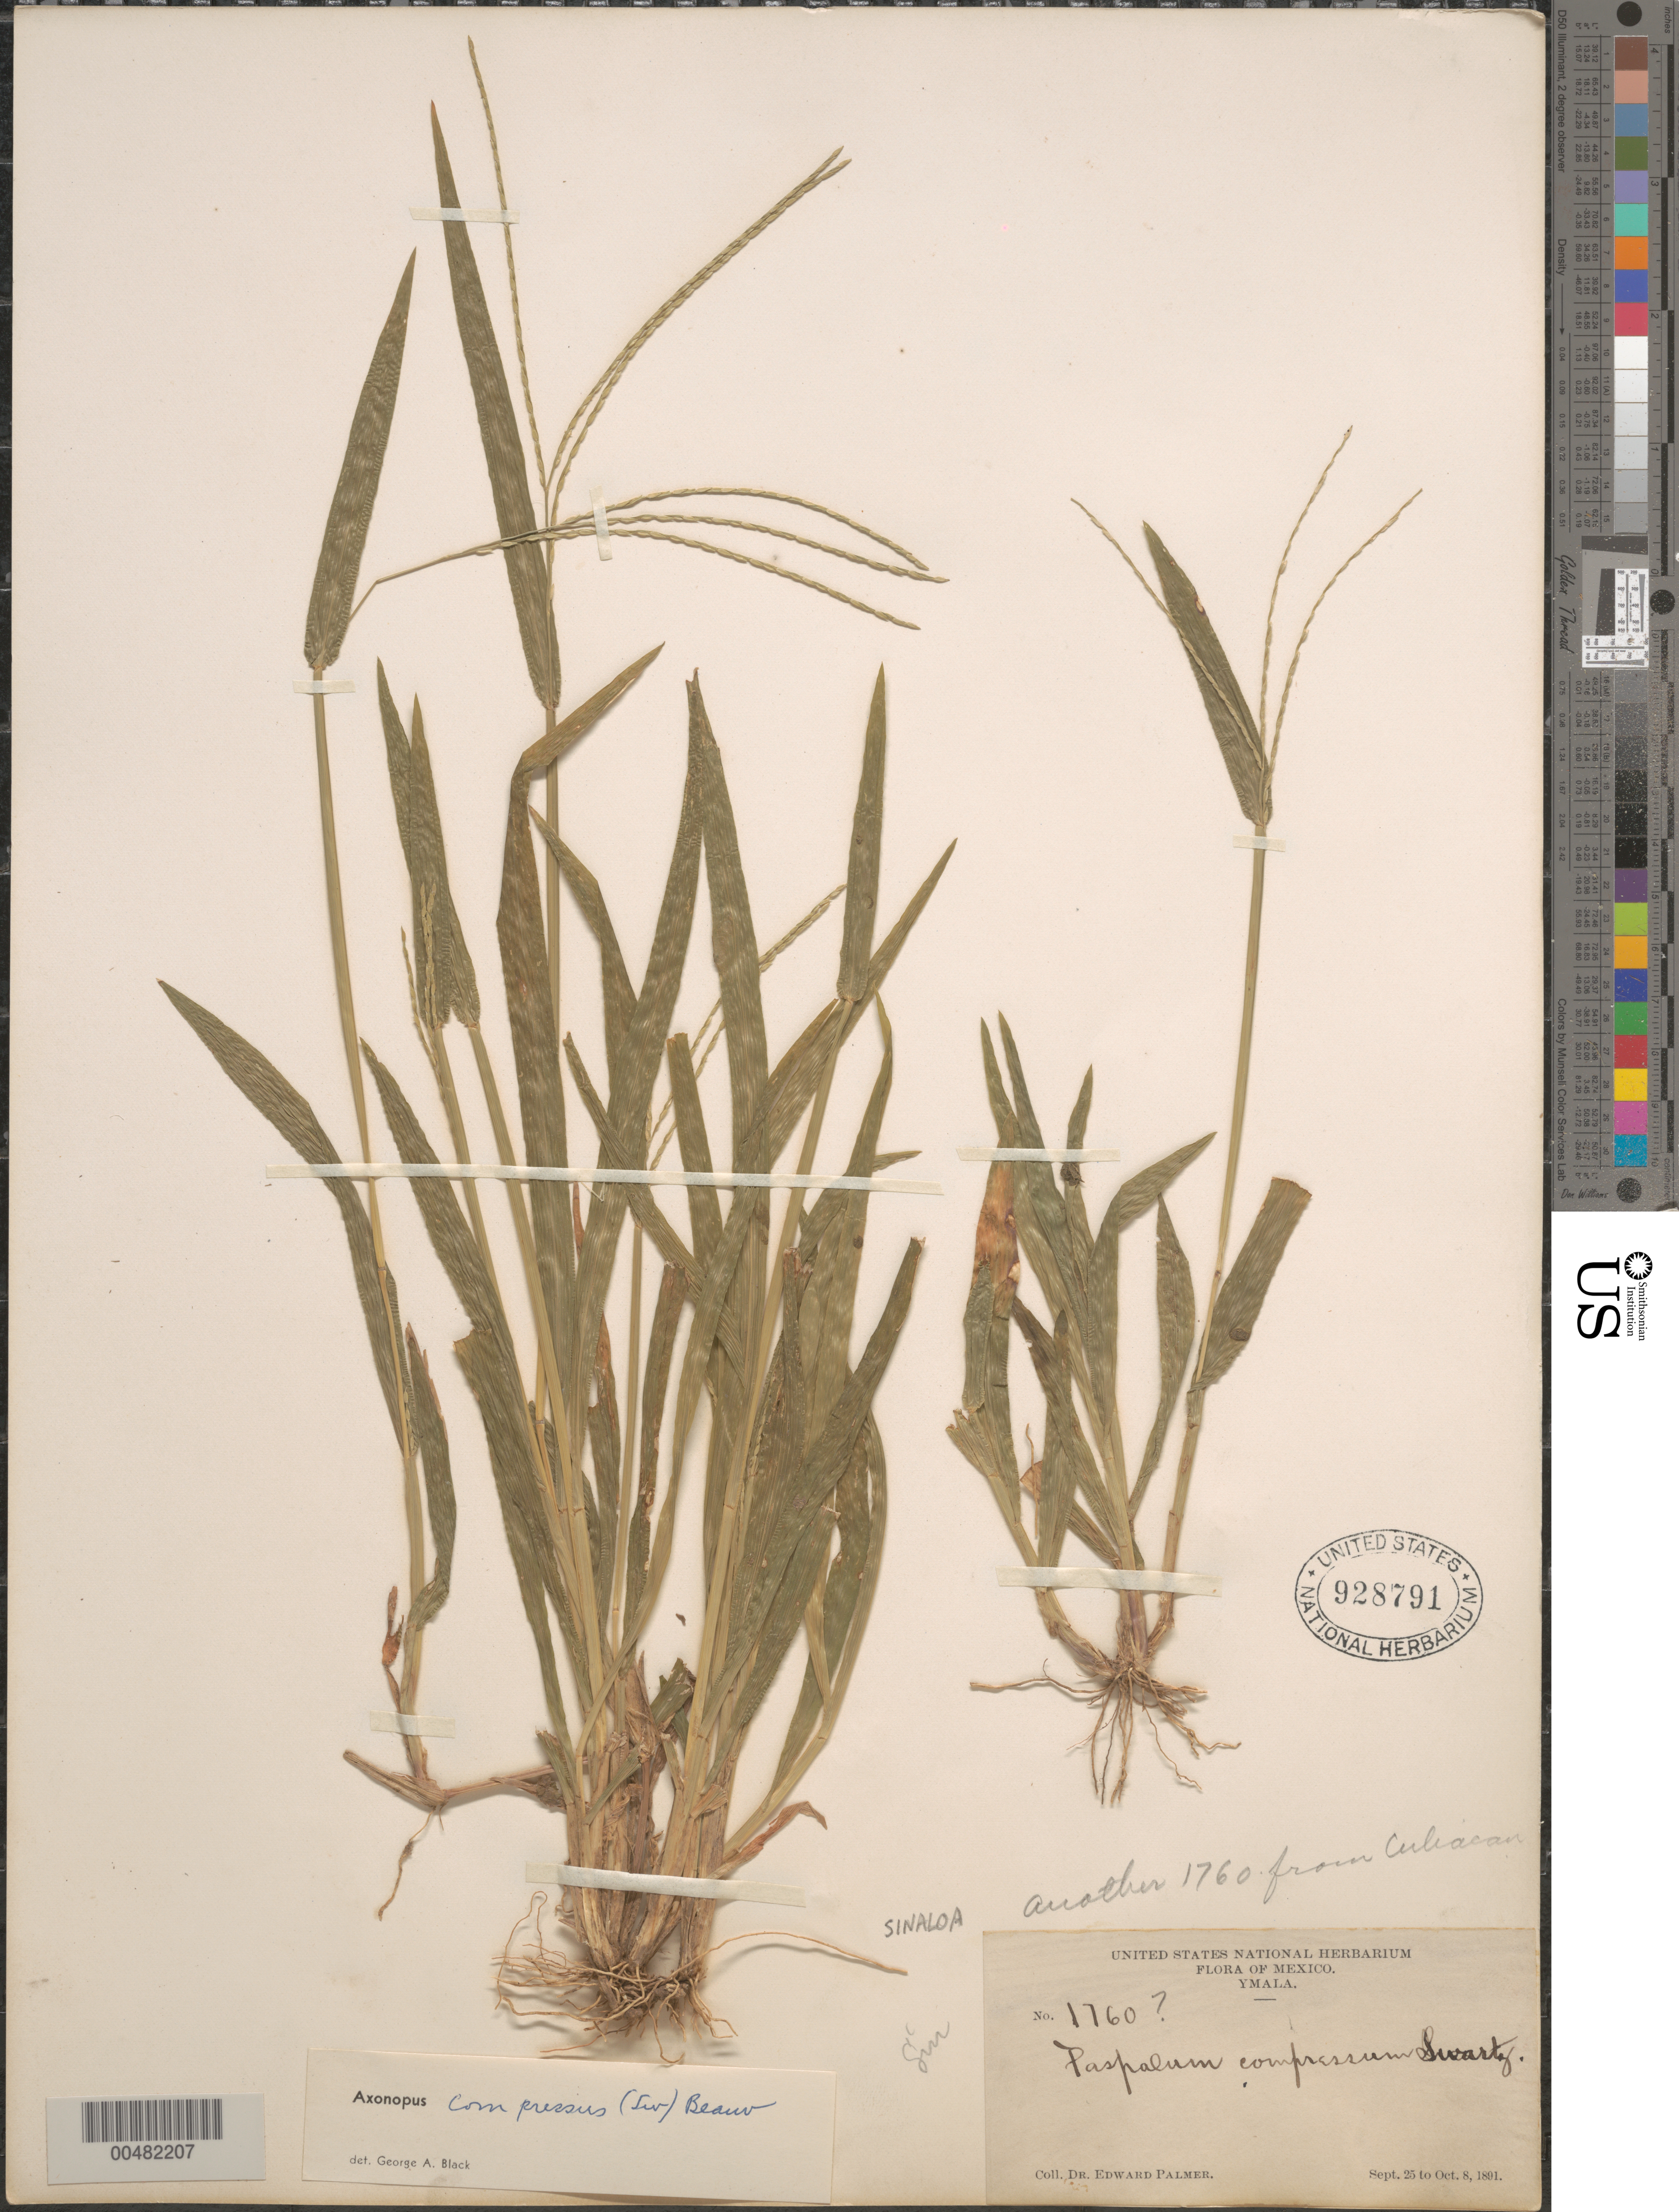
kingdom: Plantae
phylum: Tracheophyta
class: Liliopsida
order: Poales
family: Poaceae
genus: Axonopus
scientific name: Axonopus compressus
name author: (Sw.) P. Beauv.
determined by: Black, G. A.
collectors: E. Palmer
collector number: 1760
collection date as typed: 25 Sep 1891 to 8 Oct 1891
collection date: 1891-09-25/1891-10-08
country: Mexico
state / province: Sinaloa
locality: Ymala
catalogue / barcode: US 928791